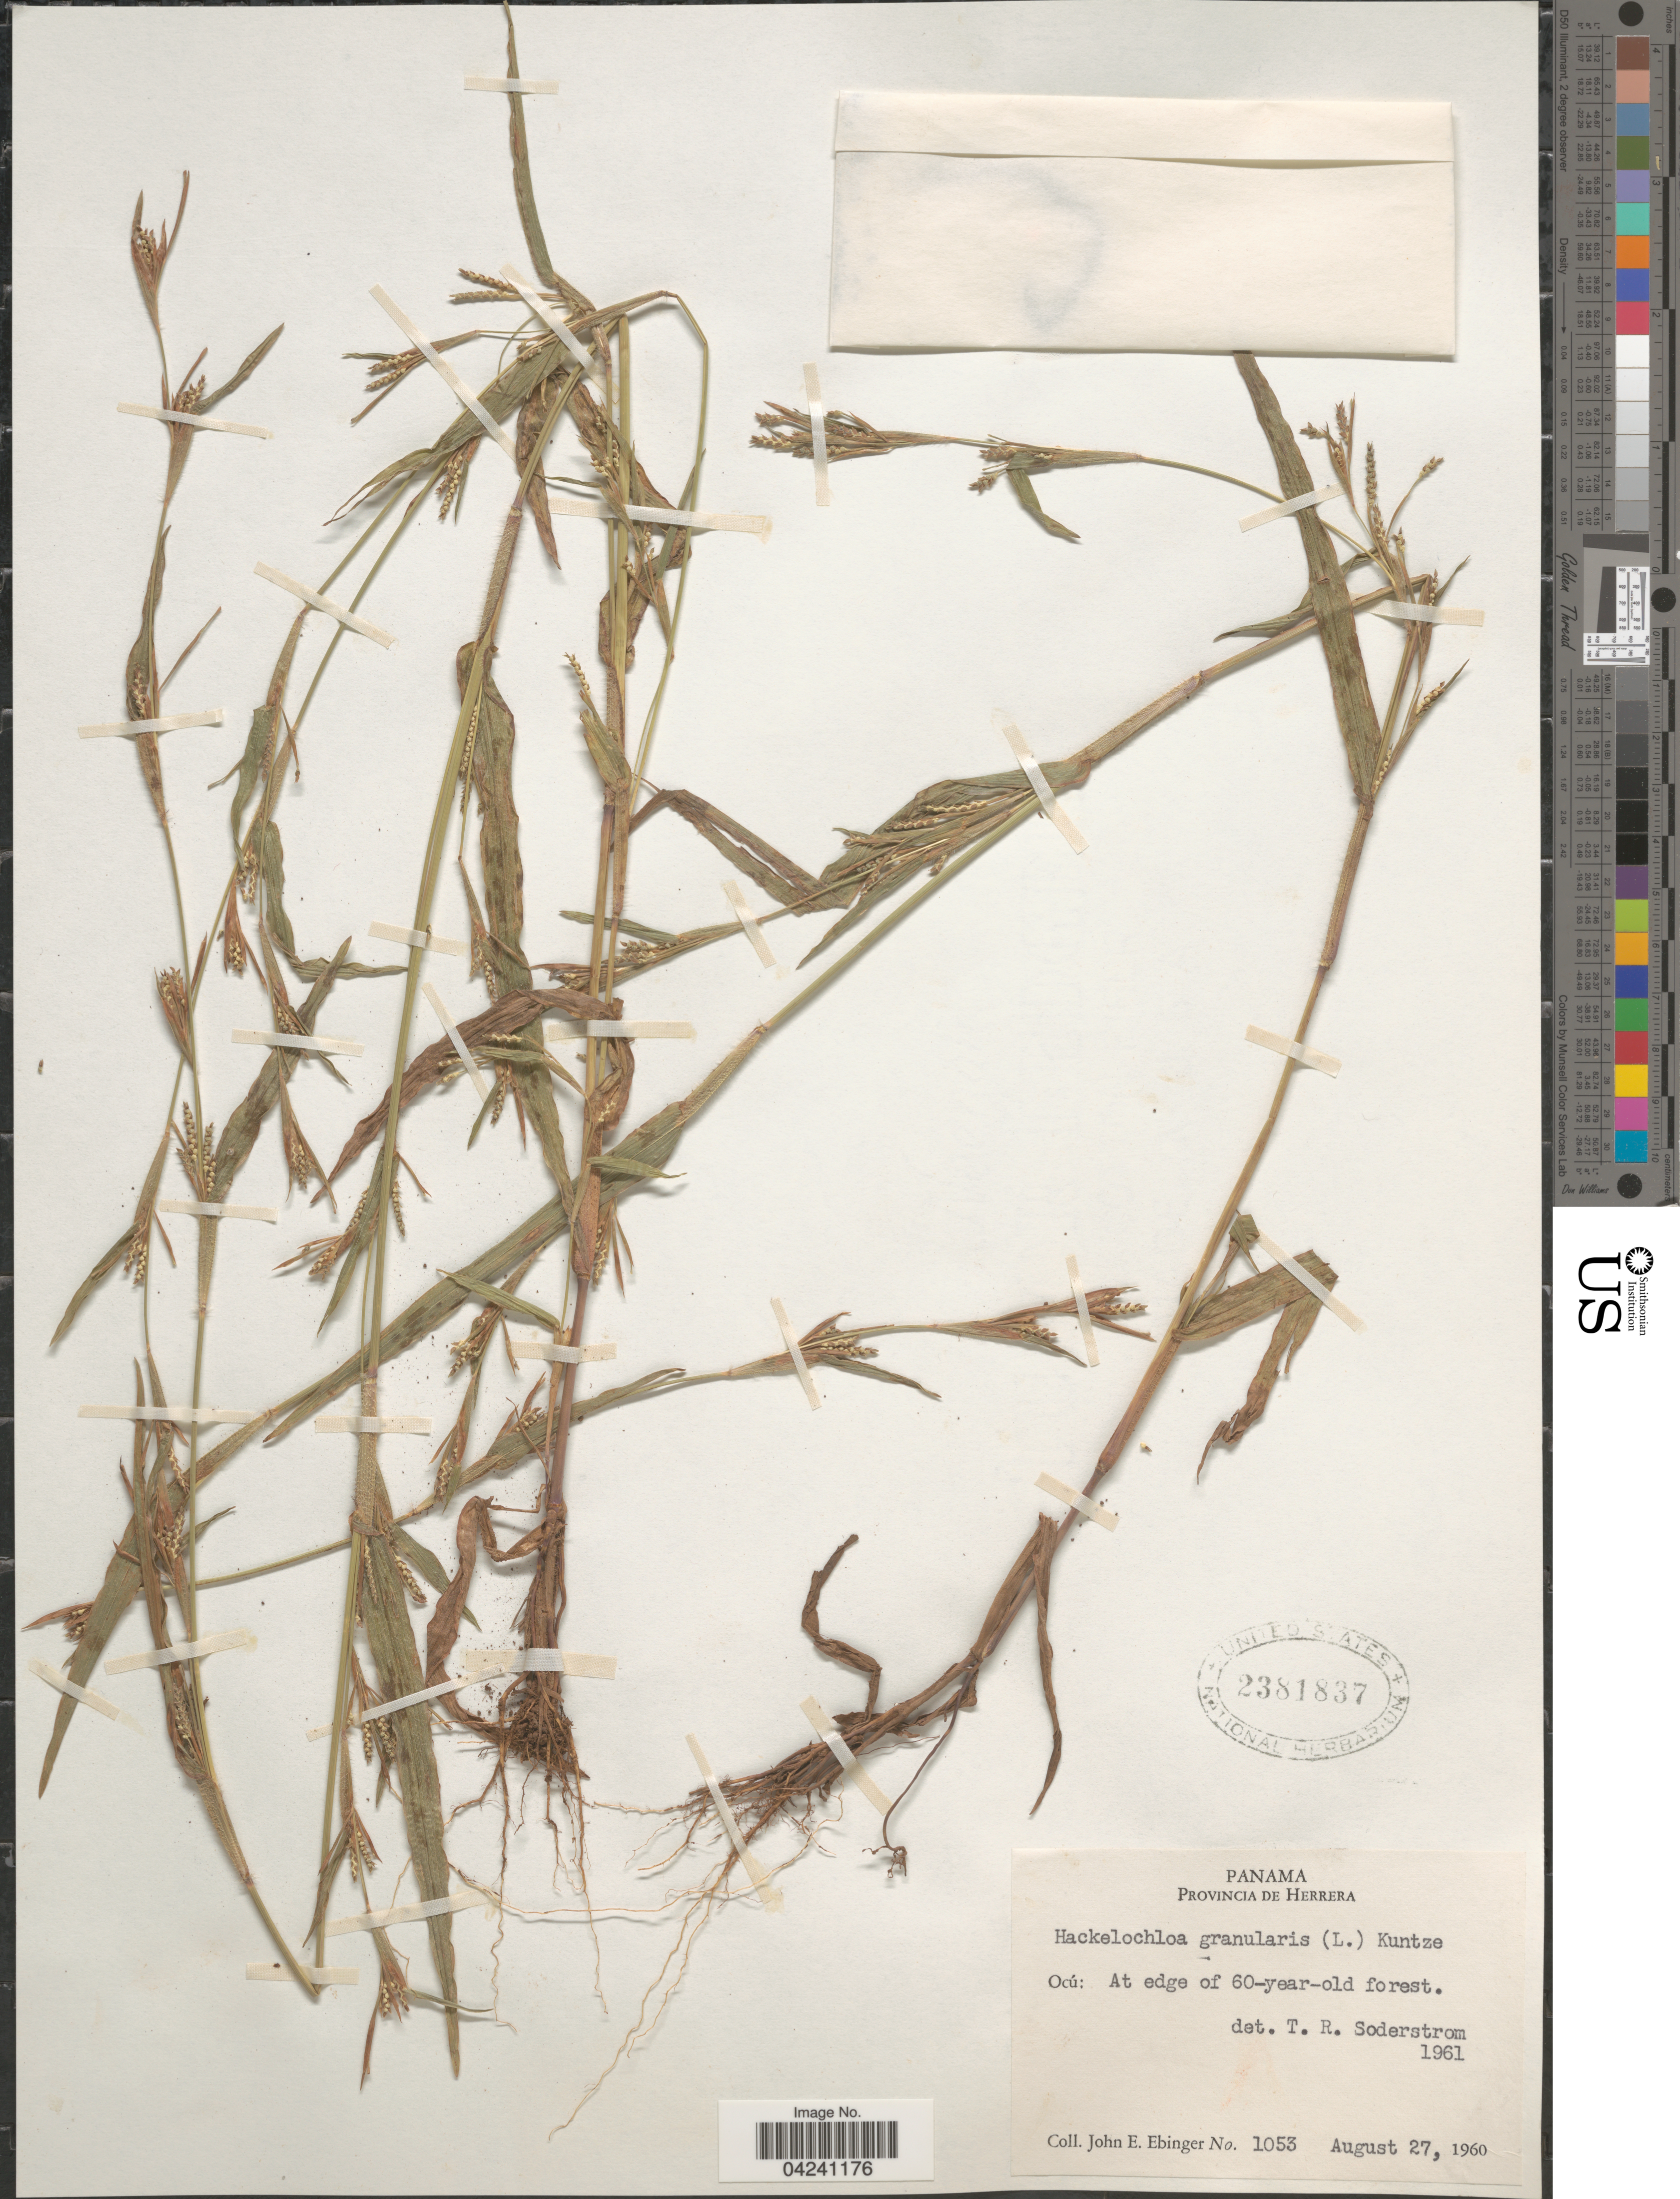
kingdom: Plantae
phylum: Tracheophyta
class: Liliopsida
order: Poales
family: Poaceae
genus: Hackelochloa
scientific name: Hackelochloa granularis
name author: (L.) Kuntze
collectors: J. Ebinger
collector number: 1053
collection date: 1960-08-27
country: Panama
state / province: Herrera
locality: Ocú; At edge of 60-year-old forest.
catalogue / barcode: US 2381837